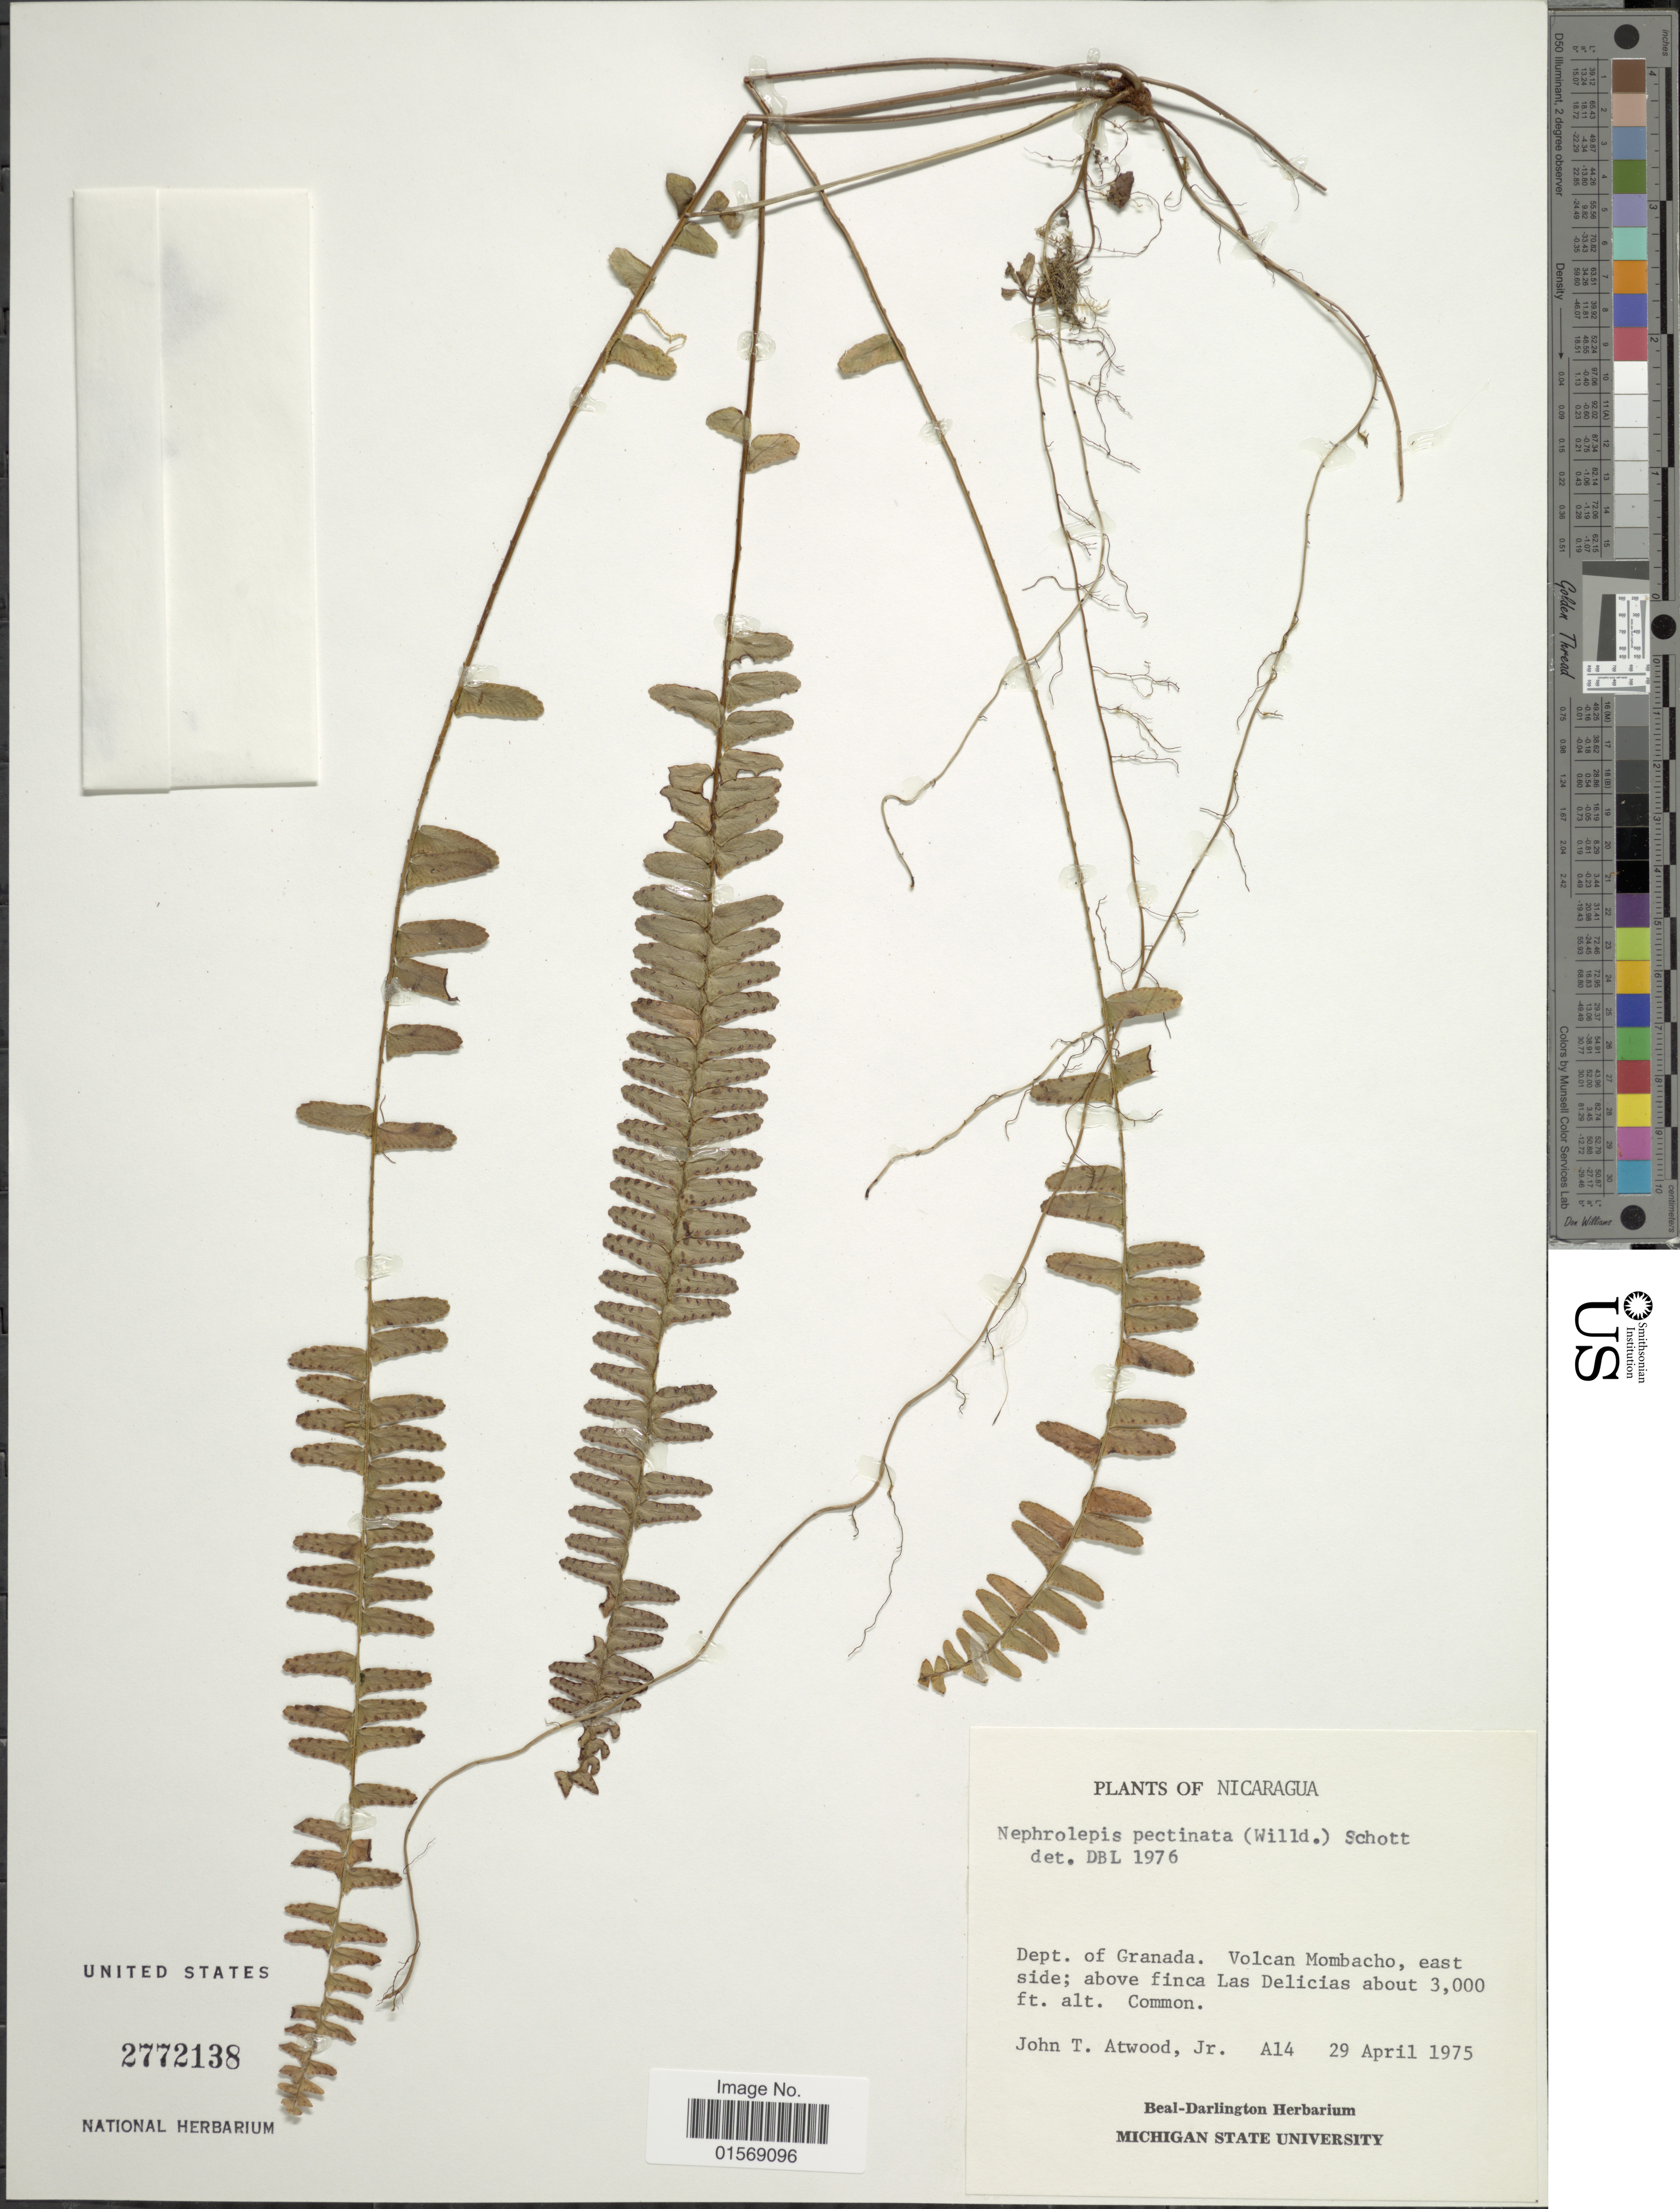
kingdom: Plantae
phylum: Tracheophyta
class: Polypodiopsida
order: Polypodiales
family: Nephrolepidaceae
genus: Nephrolepis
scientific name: Nephrolepis pectinata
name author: (Willd.) Schott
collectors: J. T. Atwood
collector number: A14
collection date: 1975-04-29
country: Nicaragua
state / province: Granada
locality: Nicaragua. Dept. of Granada. Volcan Mombacho, east side. above finca Las Delicias.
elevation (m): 914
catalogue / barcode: US 2772138